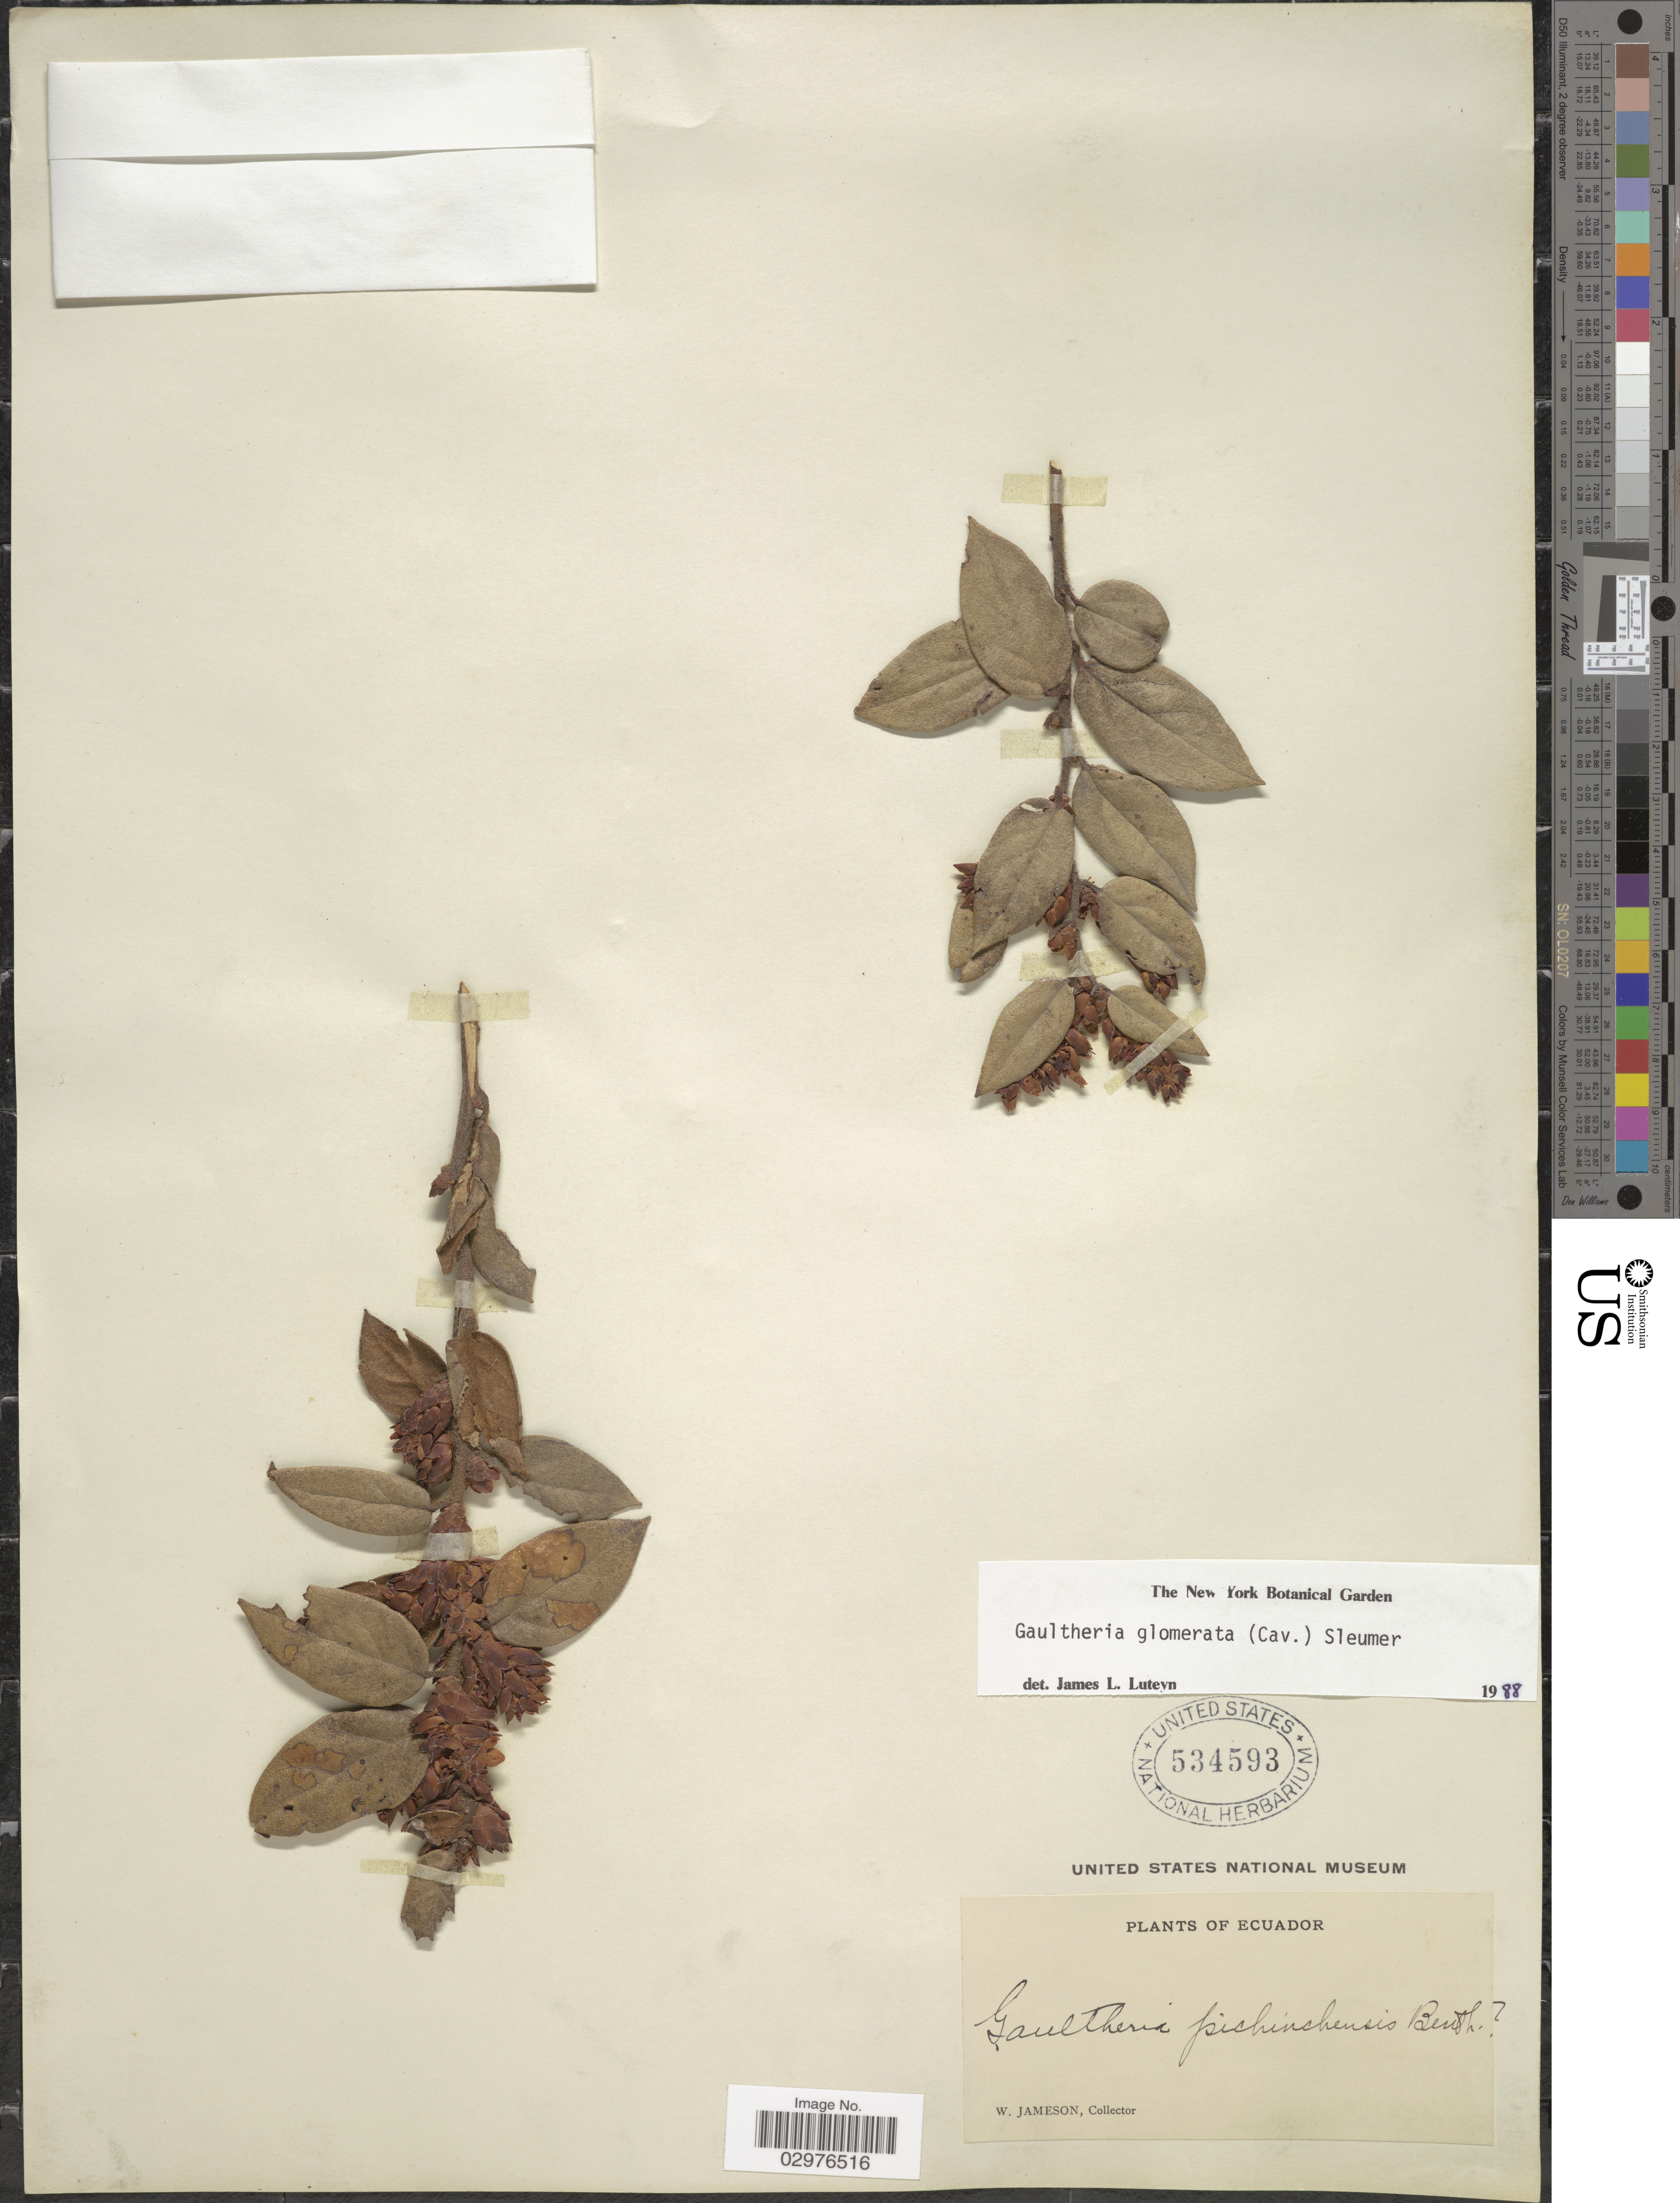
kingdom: Plantae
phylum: Tracheophyta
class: Magnoliopsida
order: Ericales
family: Ericaceae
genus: Gaultheria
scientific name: Gaultheria glomerata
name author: (Cav.) Sleumer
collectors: W. Jameson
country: Ecuador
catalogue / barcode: US 534593